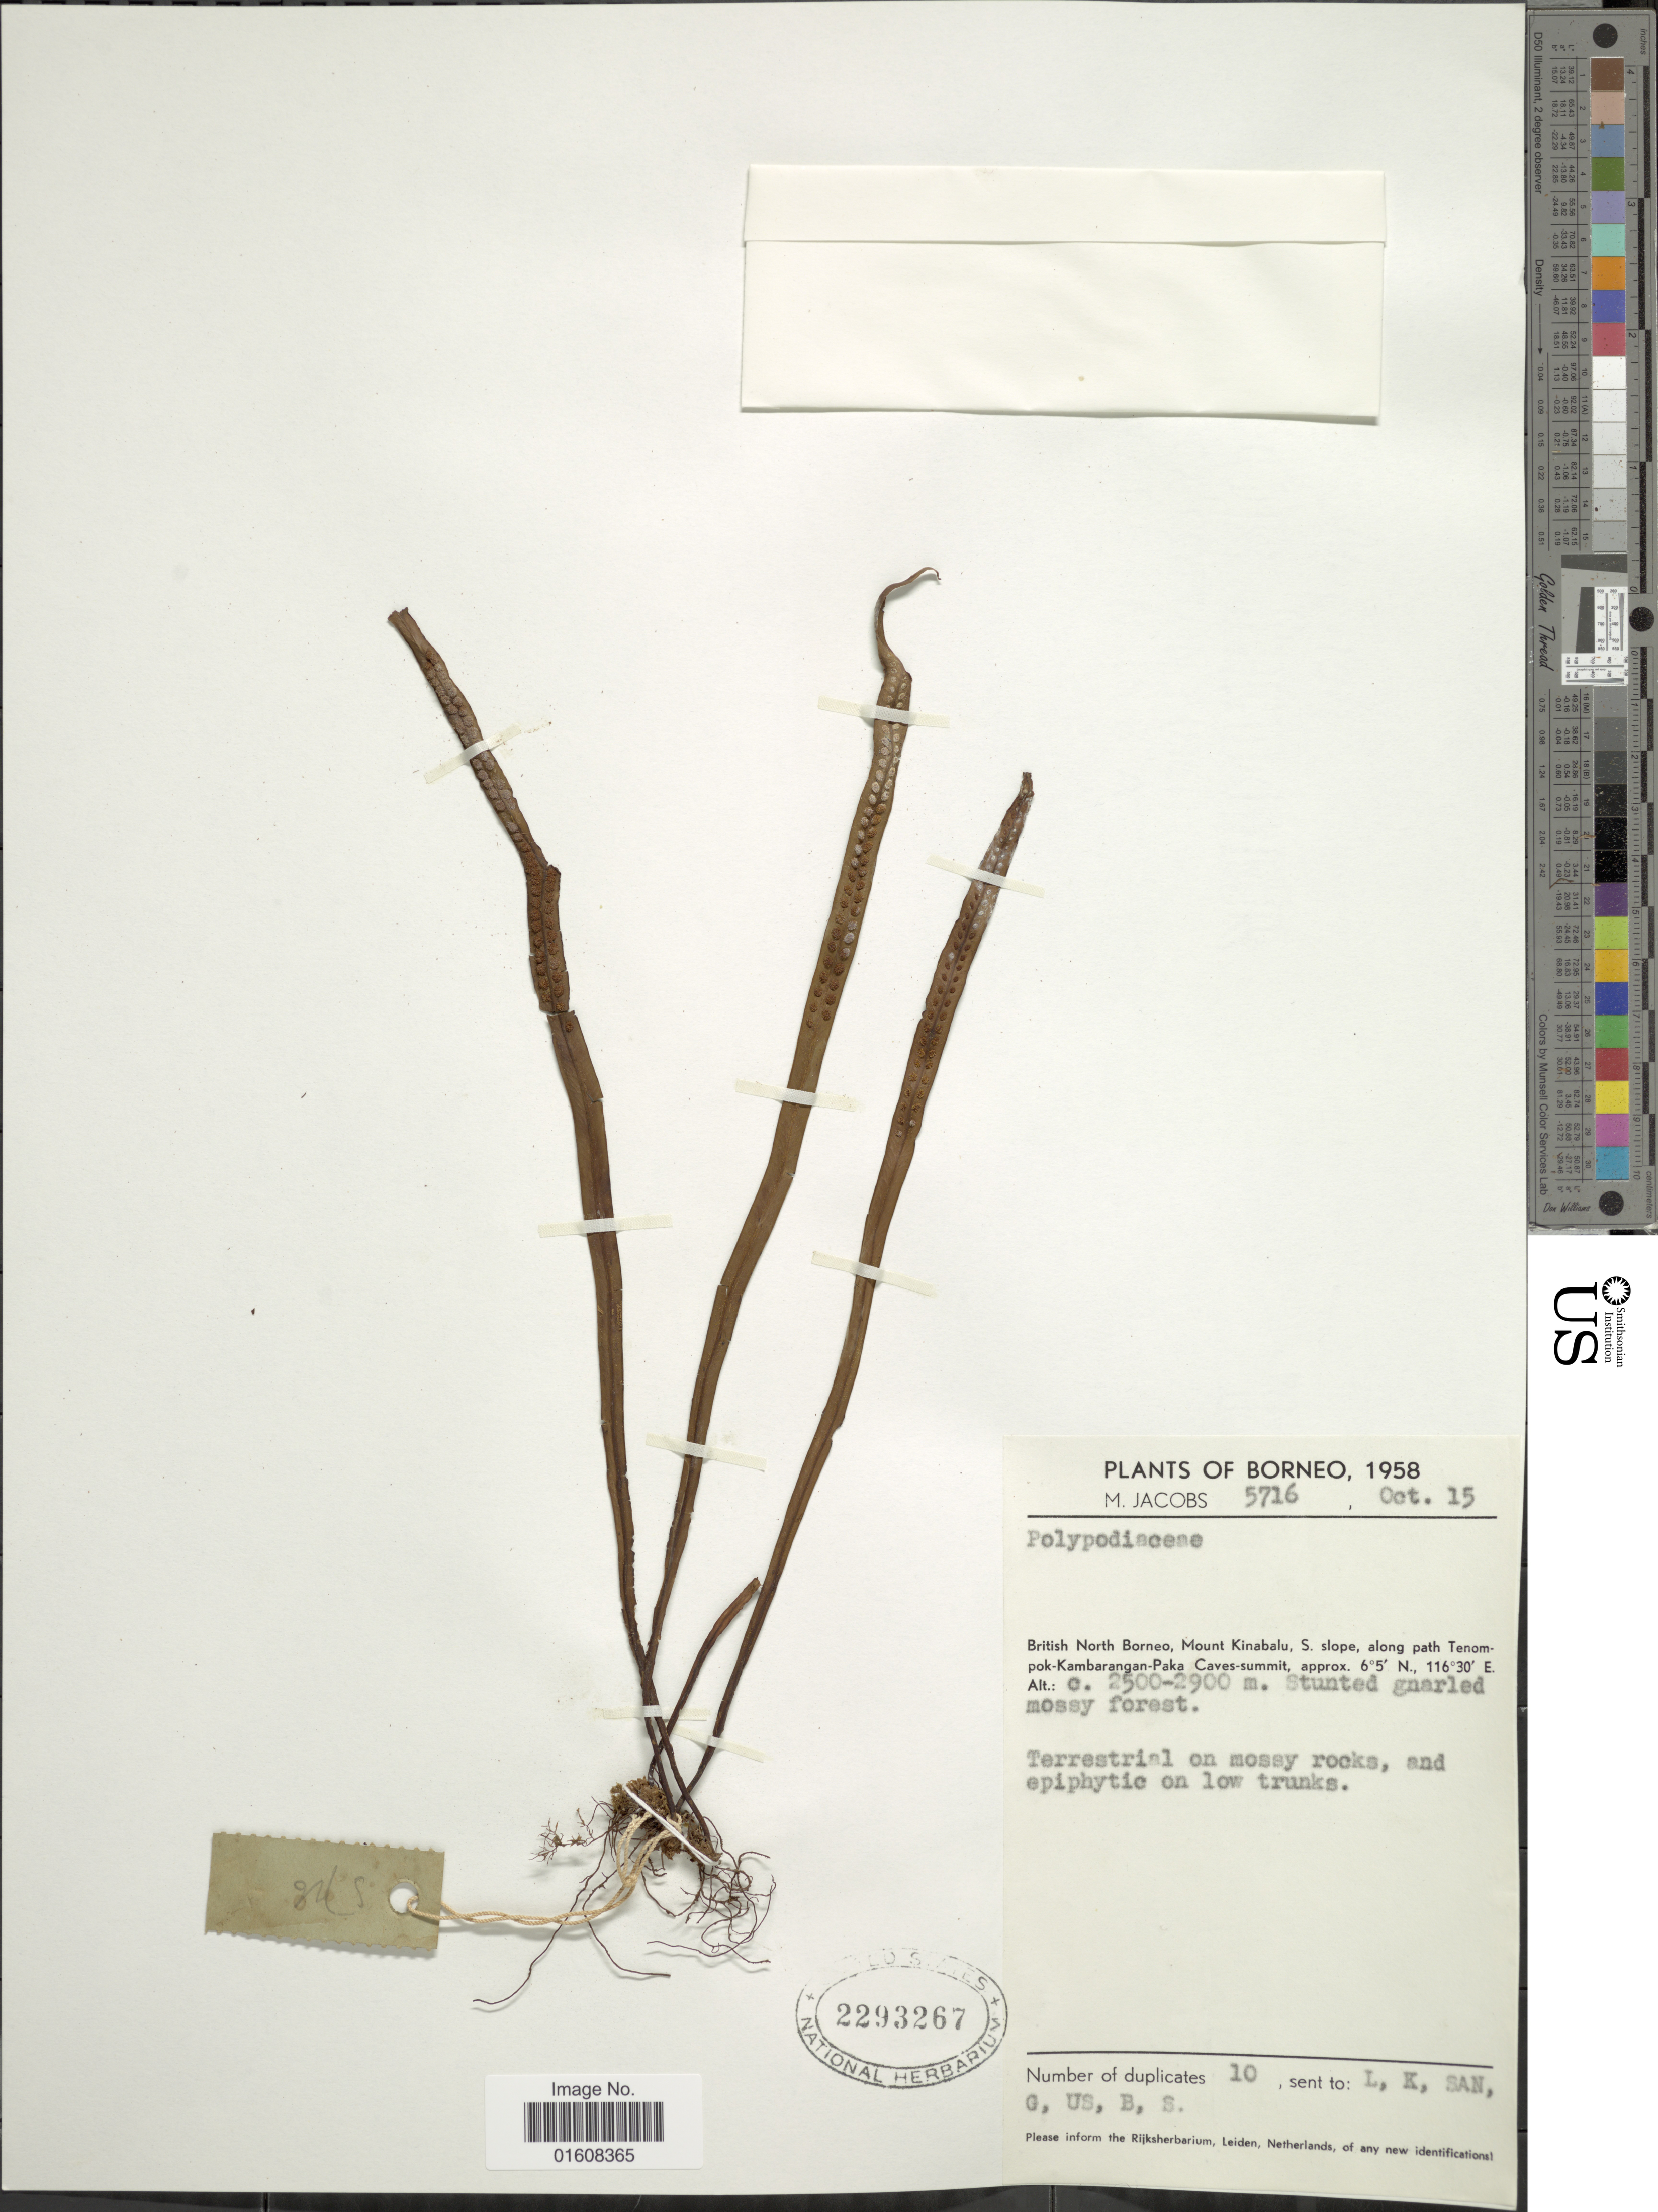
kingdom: Plantae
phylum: Tracheophyta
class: Polypodiopsida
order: Polypodiales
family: Polypodiaceae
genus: Grammitis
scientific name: Grammitis sp.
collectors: M. Jacobs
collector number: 5716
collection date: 1958-10-15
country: Malaysia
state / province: Sabah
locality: British North Borneo, Mount Kinabalu, S. slope, along Tenompok-Kambarangan-Paka Caves-summit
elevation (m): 2500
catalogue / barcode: US 2293267